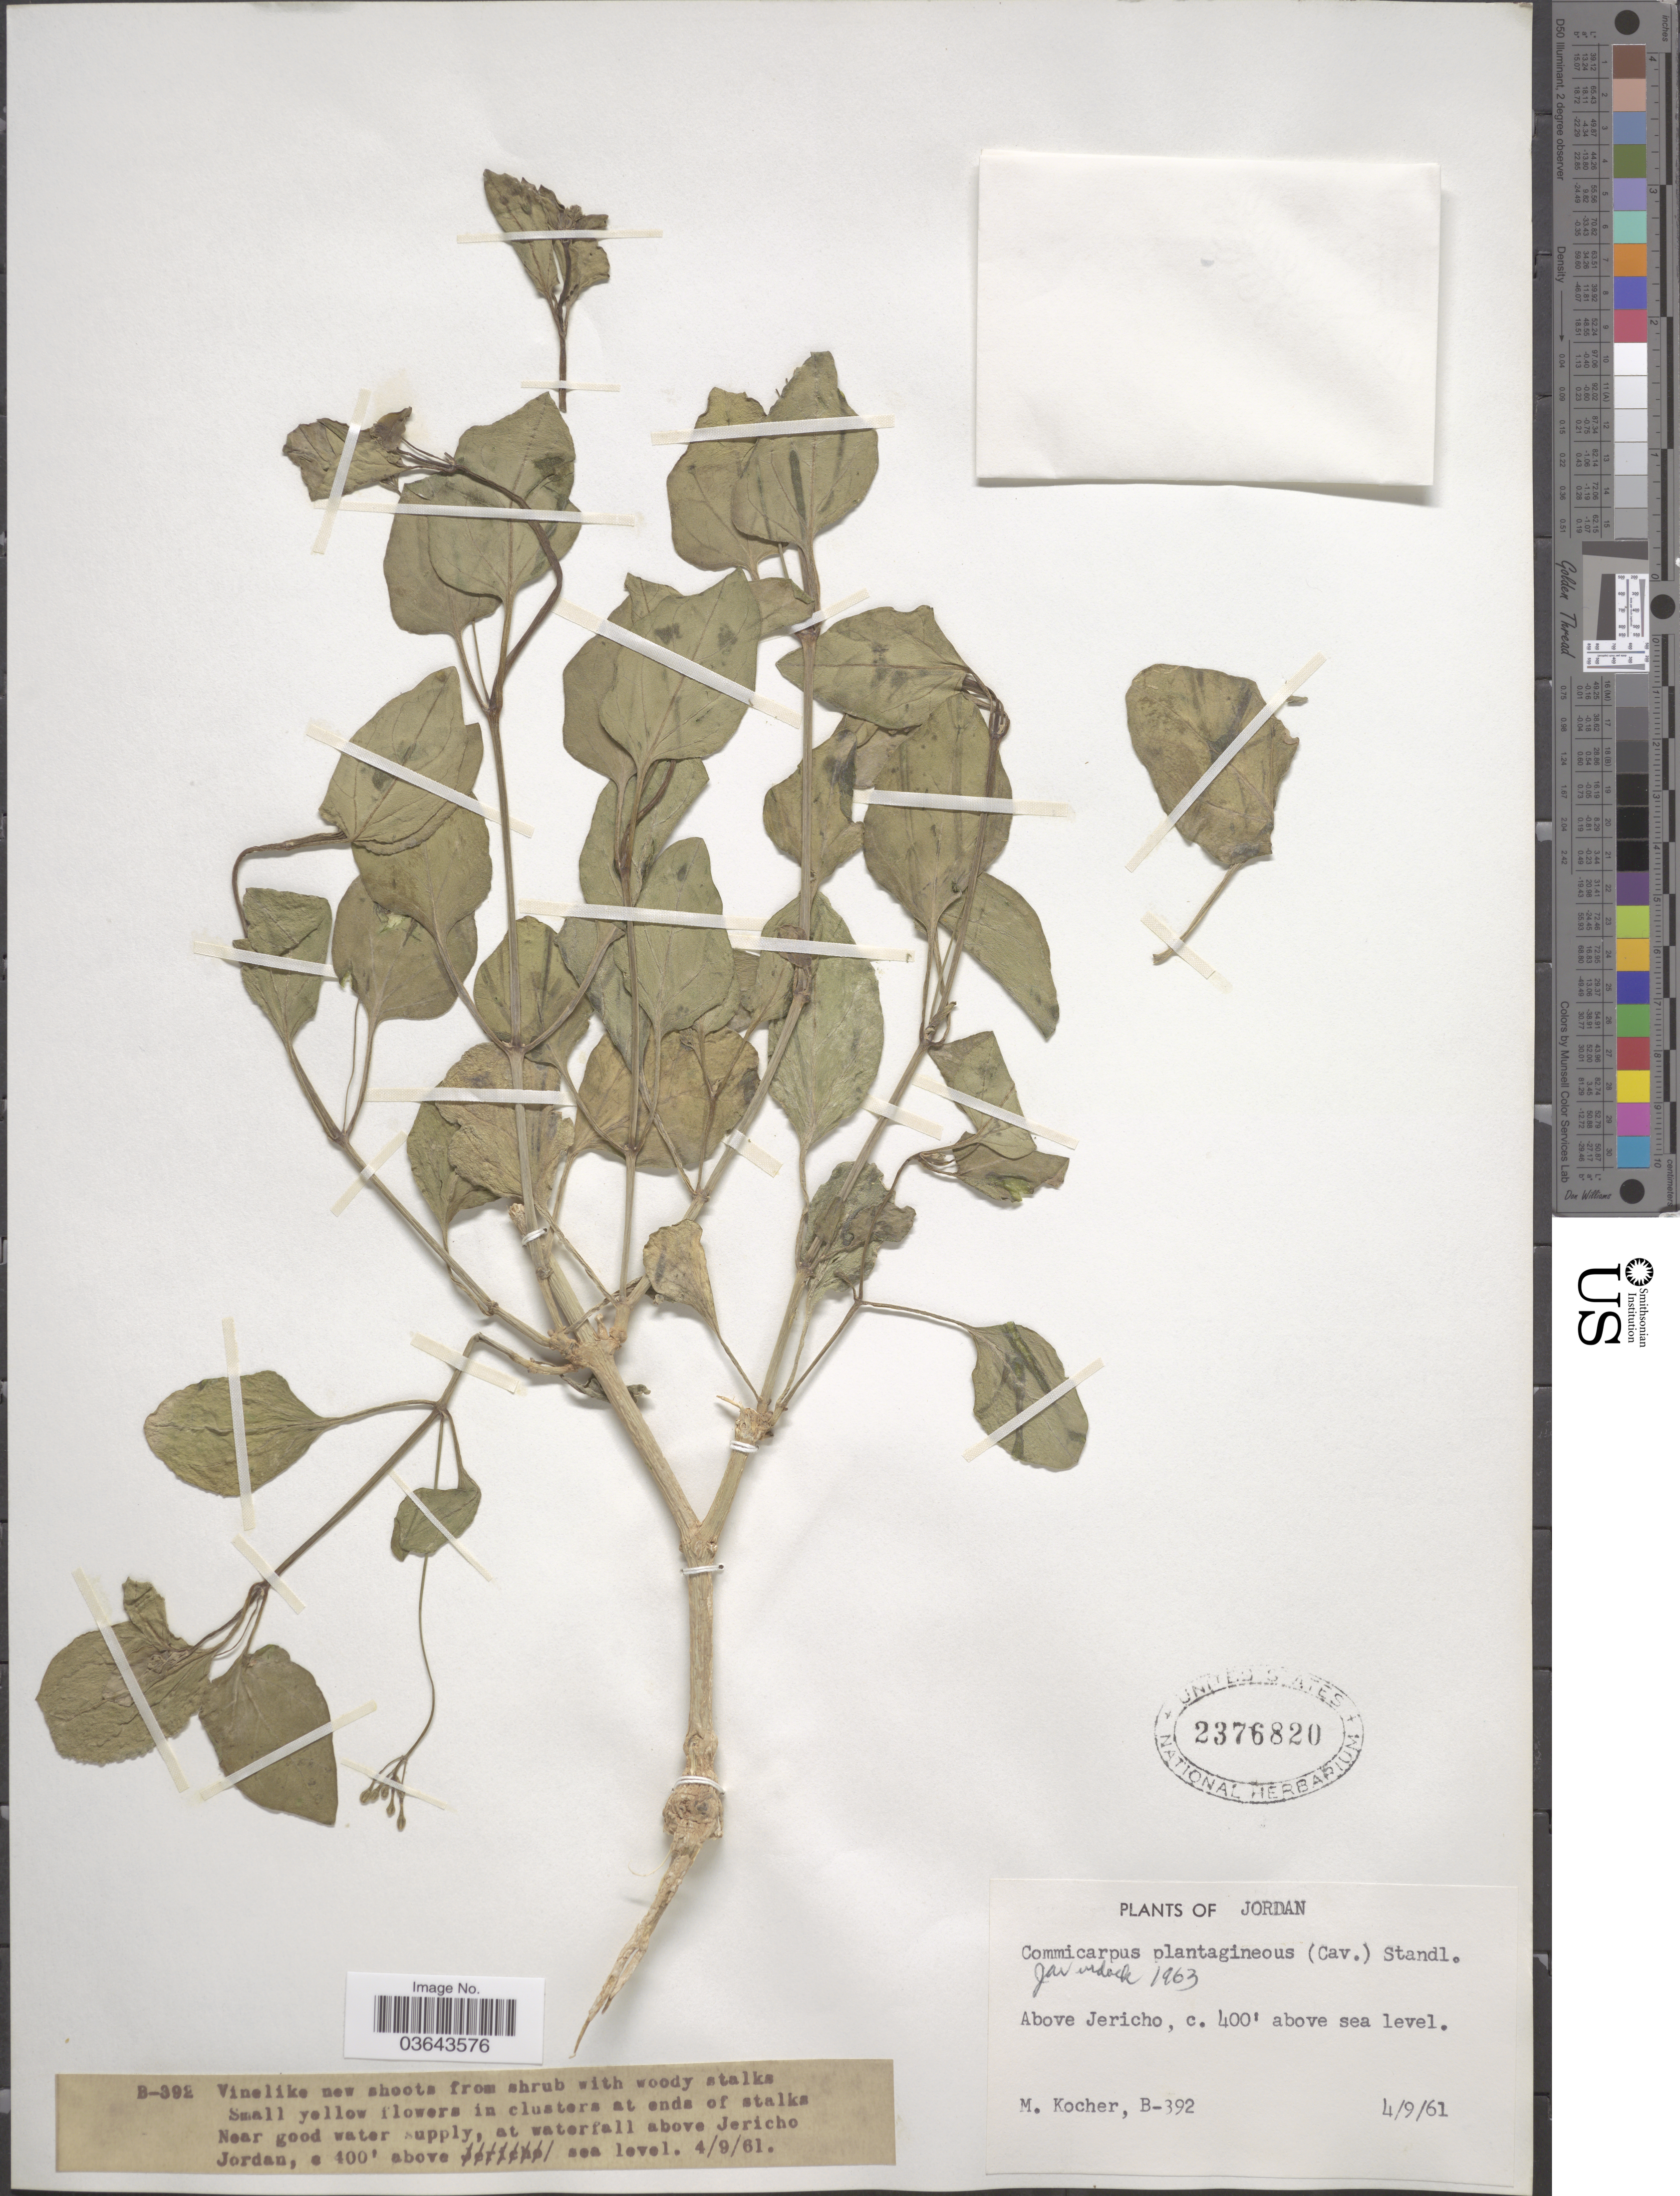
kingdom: Plantae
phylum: Tracheophyta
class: Magnoliopsida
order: Caryophyllales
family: Nyctaginaceae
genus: Boerhavia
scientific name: Boerhavia africana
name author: Lour.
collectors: M. Kocher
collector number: B-392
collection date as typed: Transcribed d/m/y: 4/9/61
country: Jordan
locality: At waterfall above Jericho Jordan.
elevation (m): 122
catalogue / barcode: US 2376820